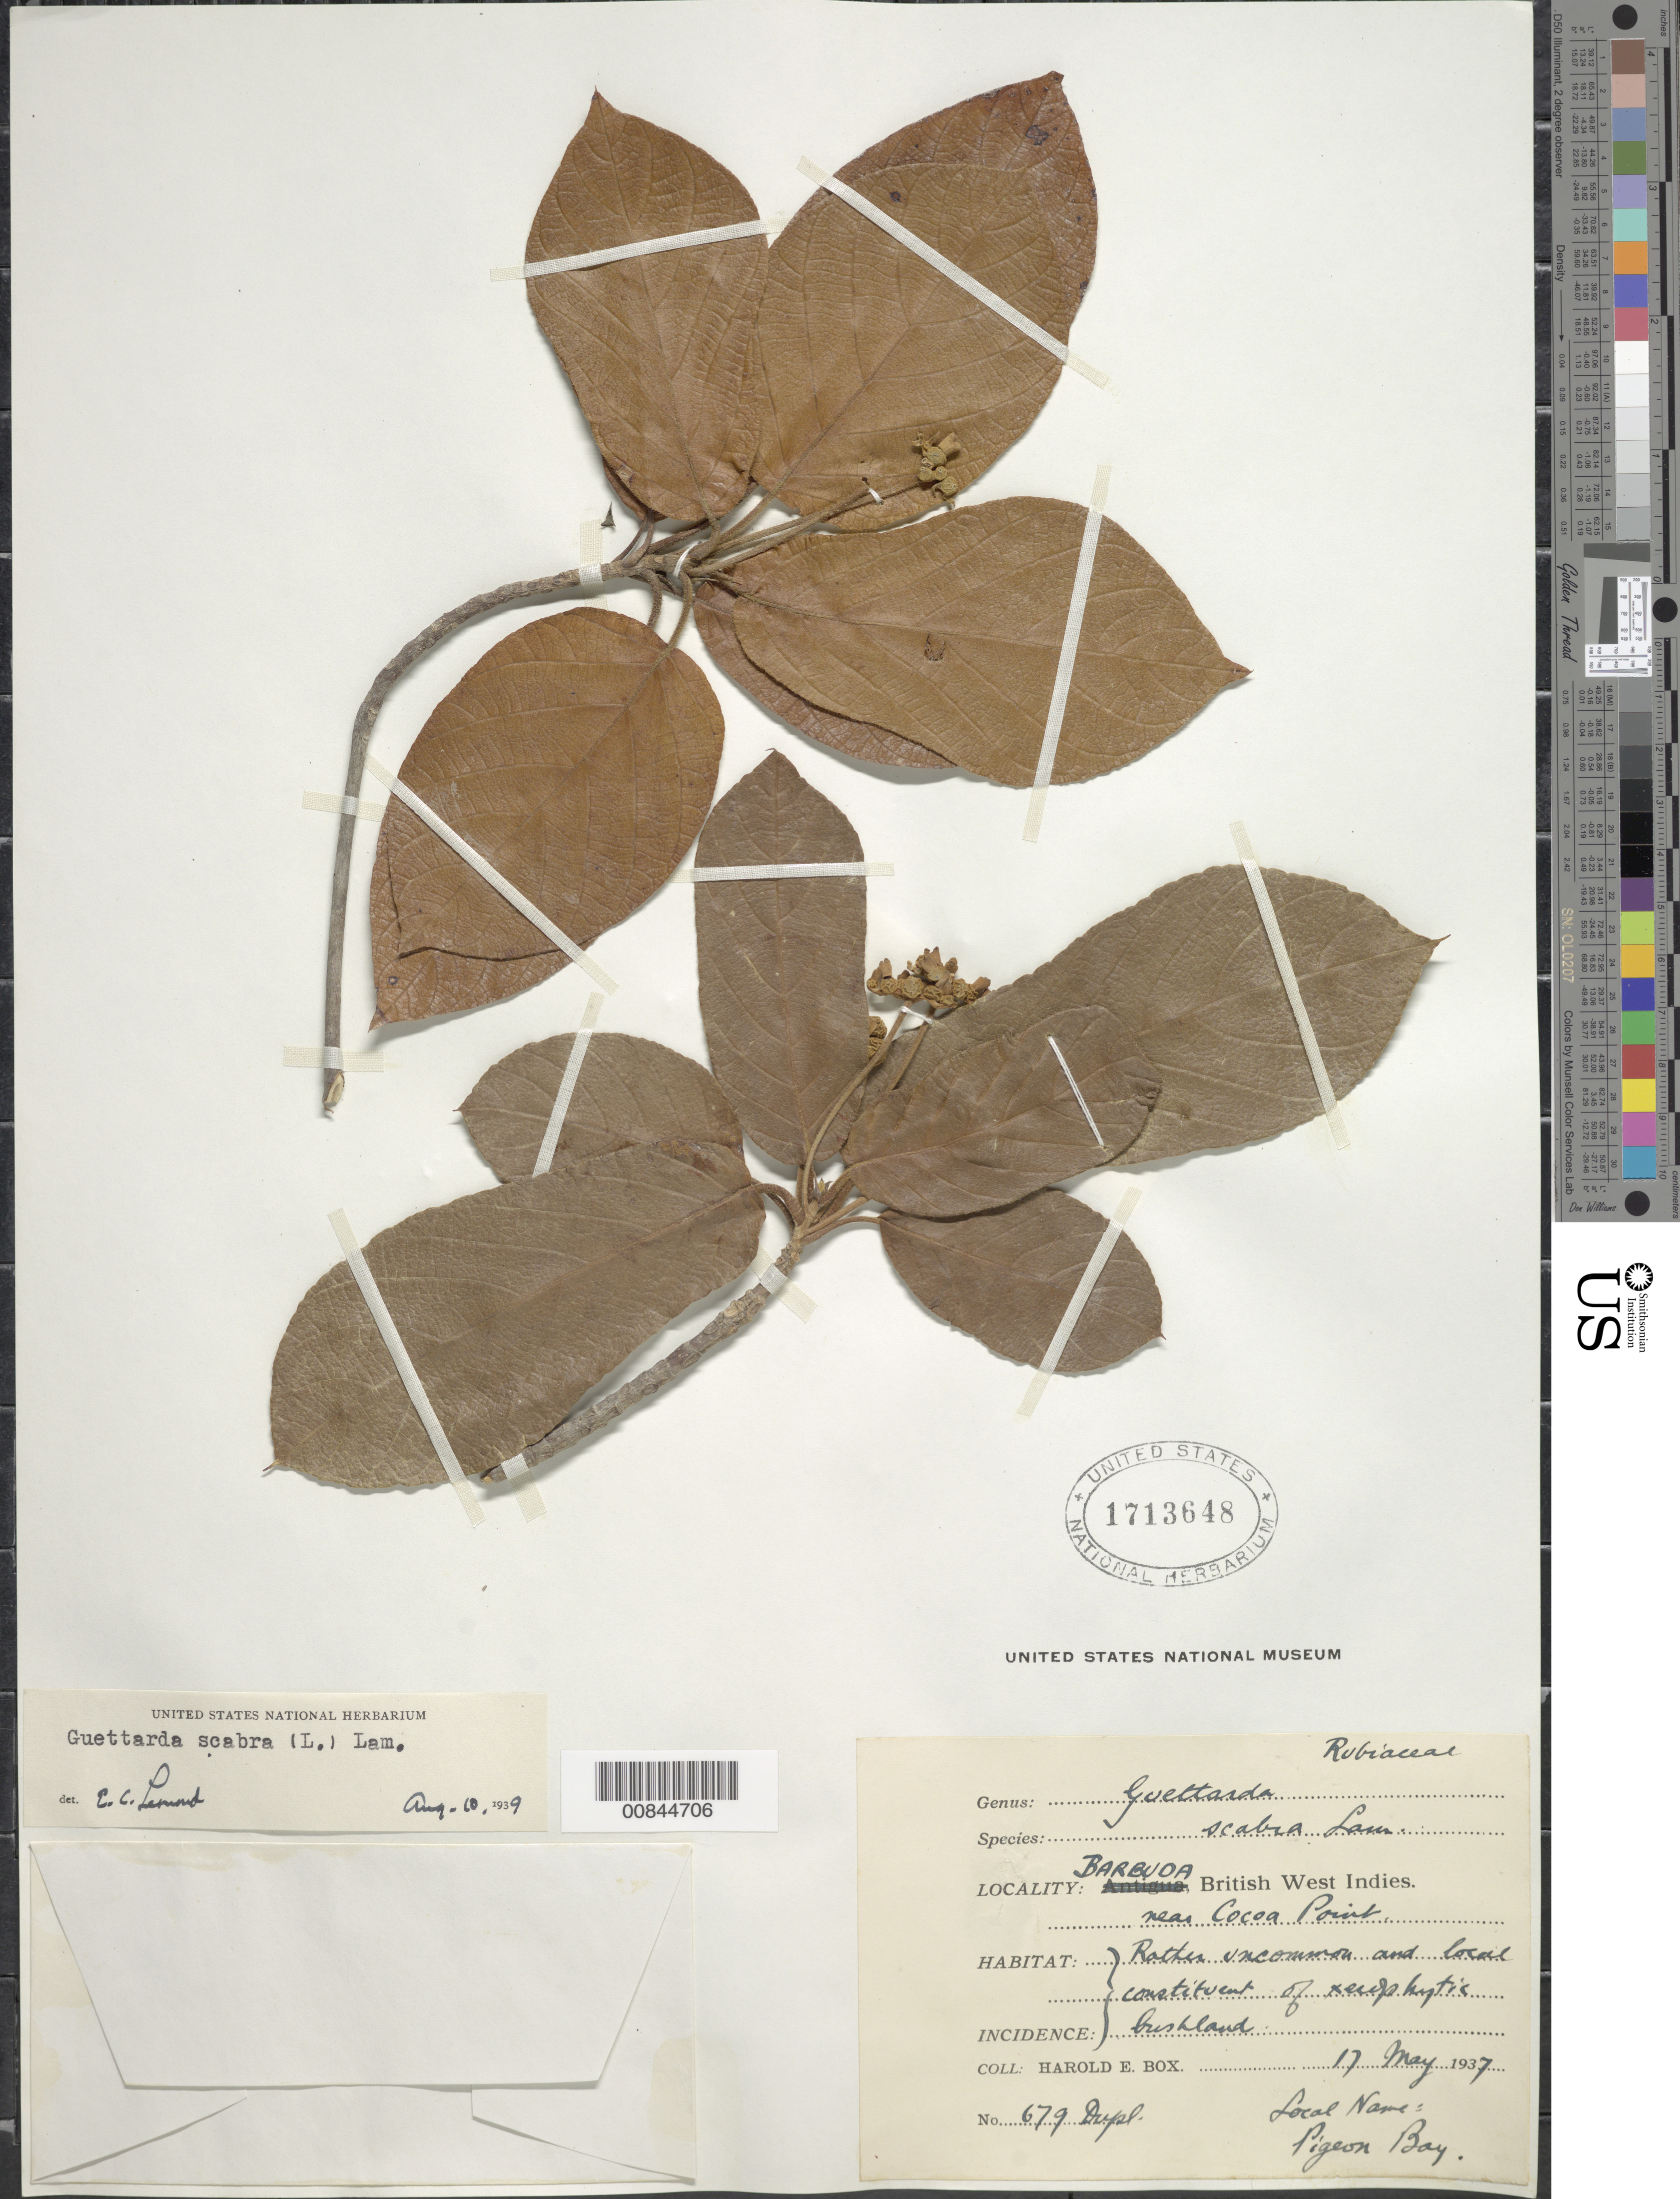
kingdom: Plantae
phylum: Tracheophyta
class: Magnoliopsida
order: Gentianales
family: Rubiaceae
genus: Guettarda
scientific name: Guettarda scabra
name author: (L.) Vent.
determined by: Leonard, Emery C., (US)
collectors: H. E. Box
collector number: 679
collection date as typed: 17 May 1937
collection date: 1937-05-17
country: Antigua and Barbuda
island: Barbuda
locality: Near Cocoa Point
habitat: Xerophytic bushland (uncommon constituent)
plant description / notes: Common name: Pigeon bay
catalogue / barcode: US 1713648